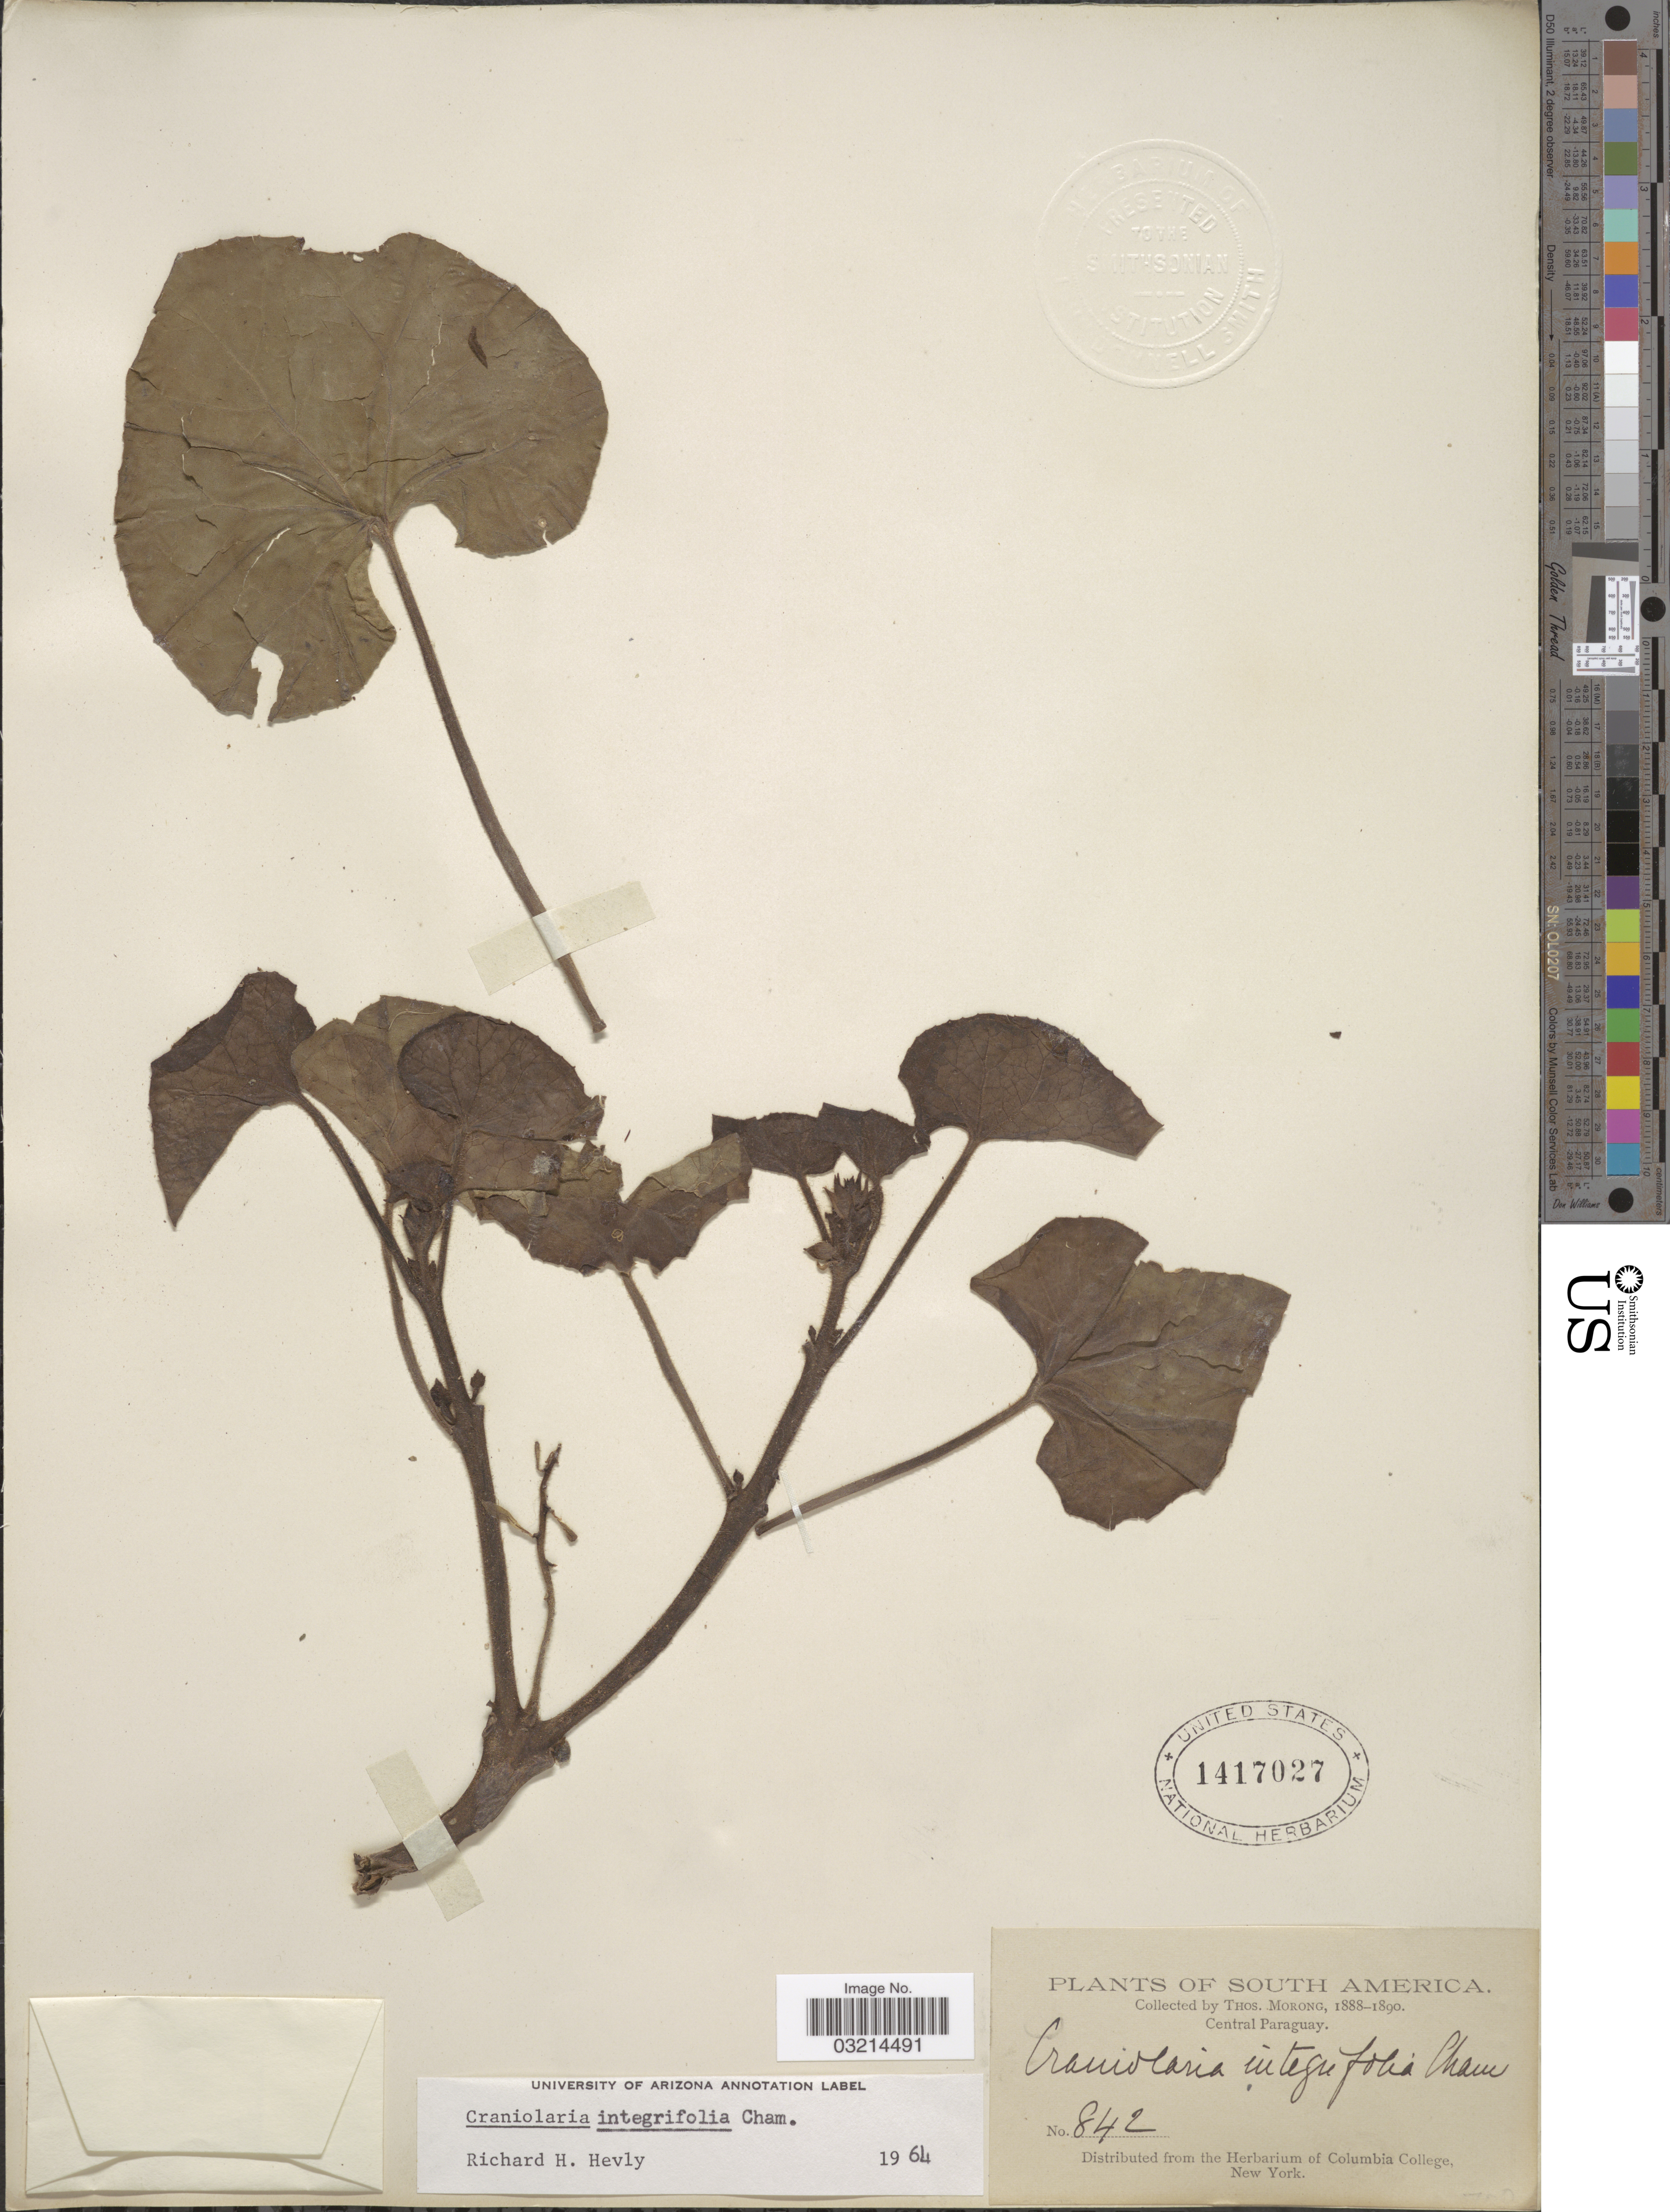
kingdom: Plantae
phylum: Tracheophyta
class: Magnoliopsida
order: Lamiales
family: Martyniaceae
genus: Craniolaria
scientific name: Craniolaria integrifolia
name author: Cham.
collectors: ex herb. T. Morong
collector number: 842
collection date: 1888/1890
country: Paraguay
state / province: Central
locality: Central Paraguay.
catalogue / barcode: US 1417027